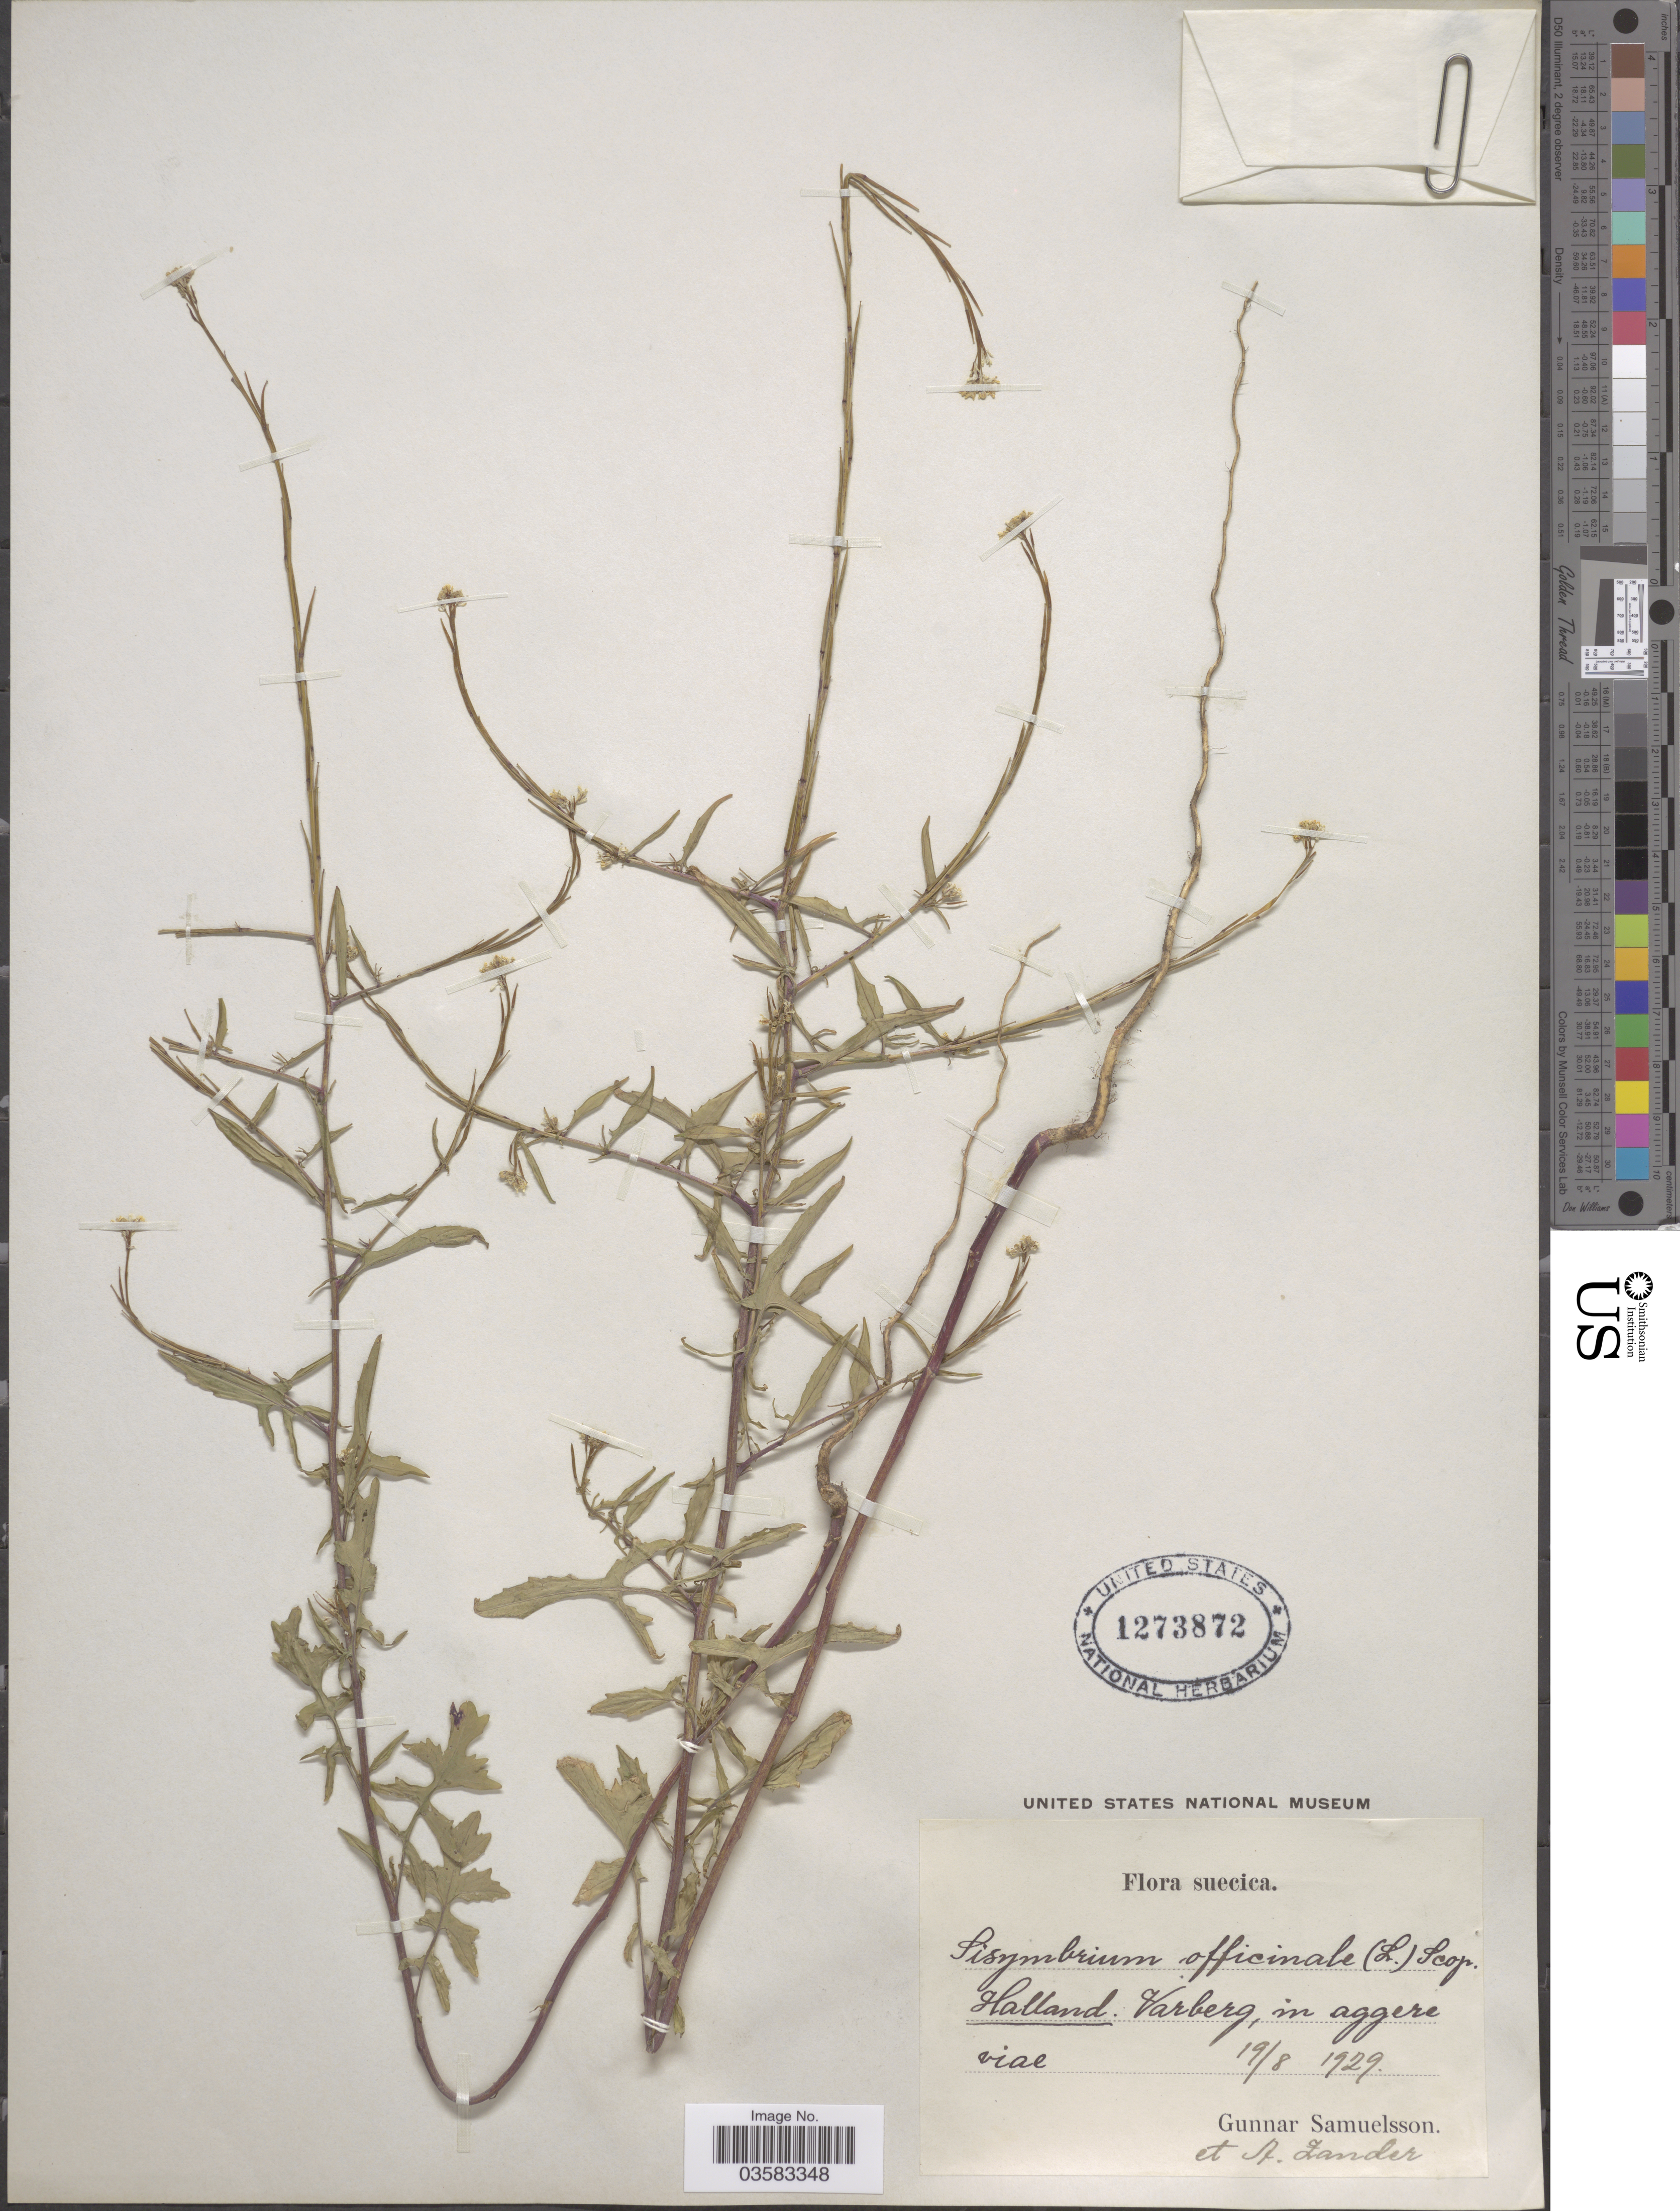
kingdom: Plantae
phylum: Tracheophyta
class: Magnoliopsida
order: Brassicales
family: Brassicaceae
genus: Sisymbrium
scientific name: Sisymbrium officinale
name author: (L.) Scop.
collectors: G. Samuelsson & A. Zander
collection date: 1929-08-19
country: Sweden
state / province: Halland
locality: Suecica. Halland Varberg, in aggere vial.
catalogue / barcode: US 1273872